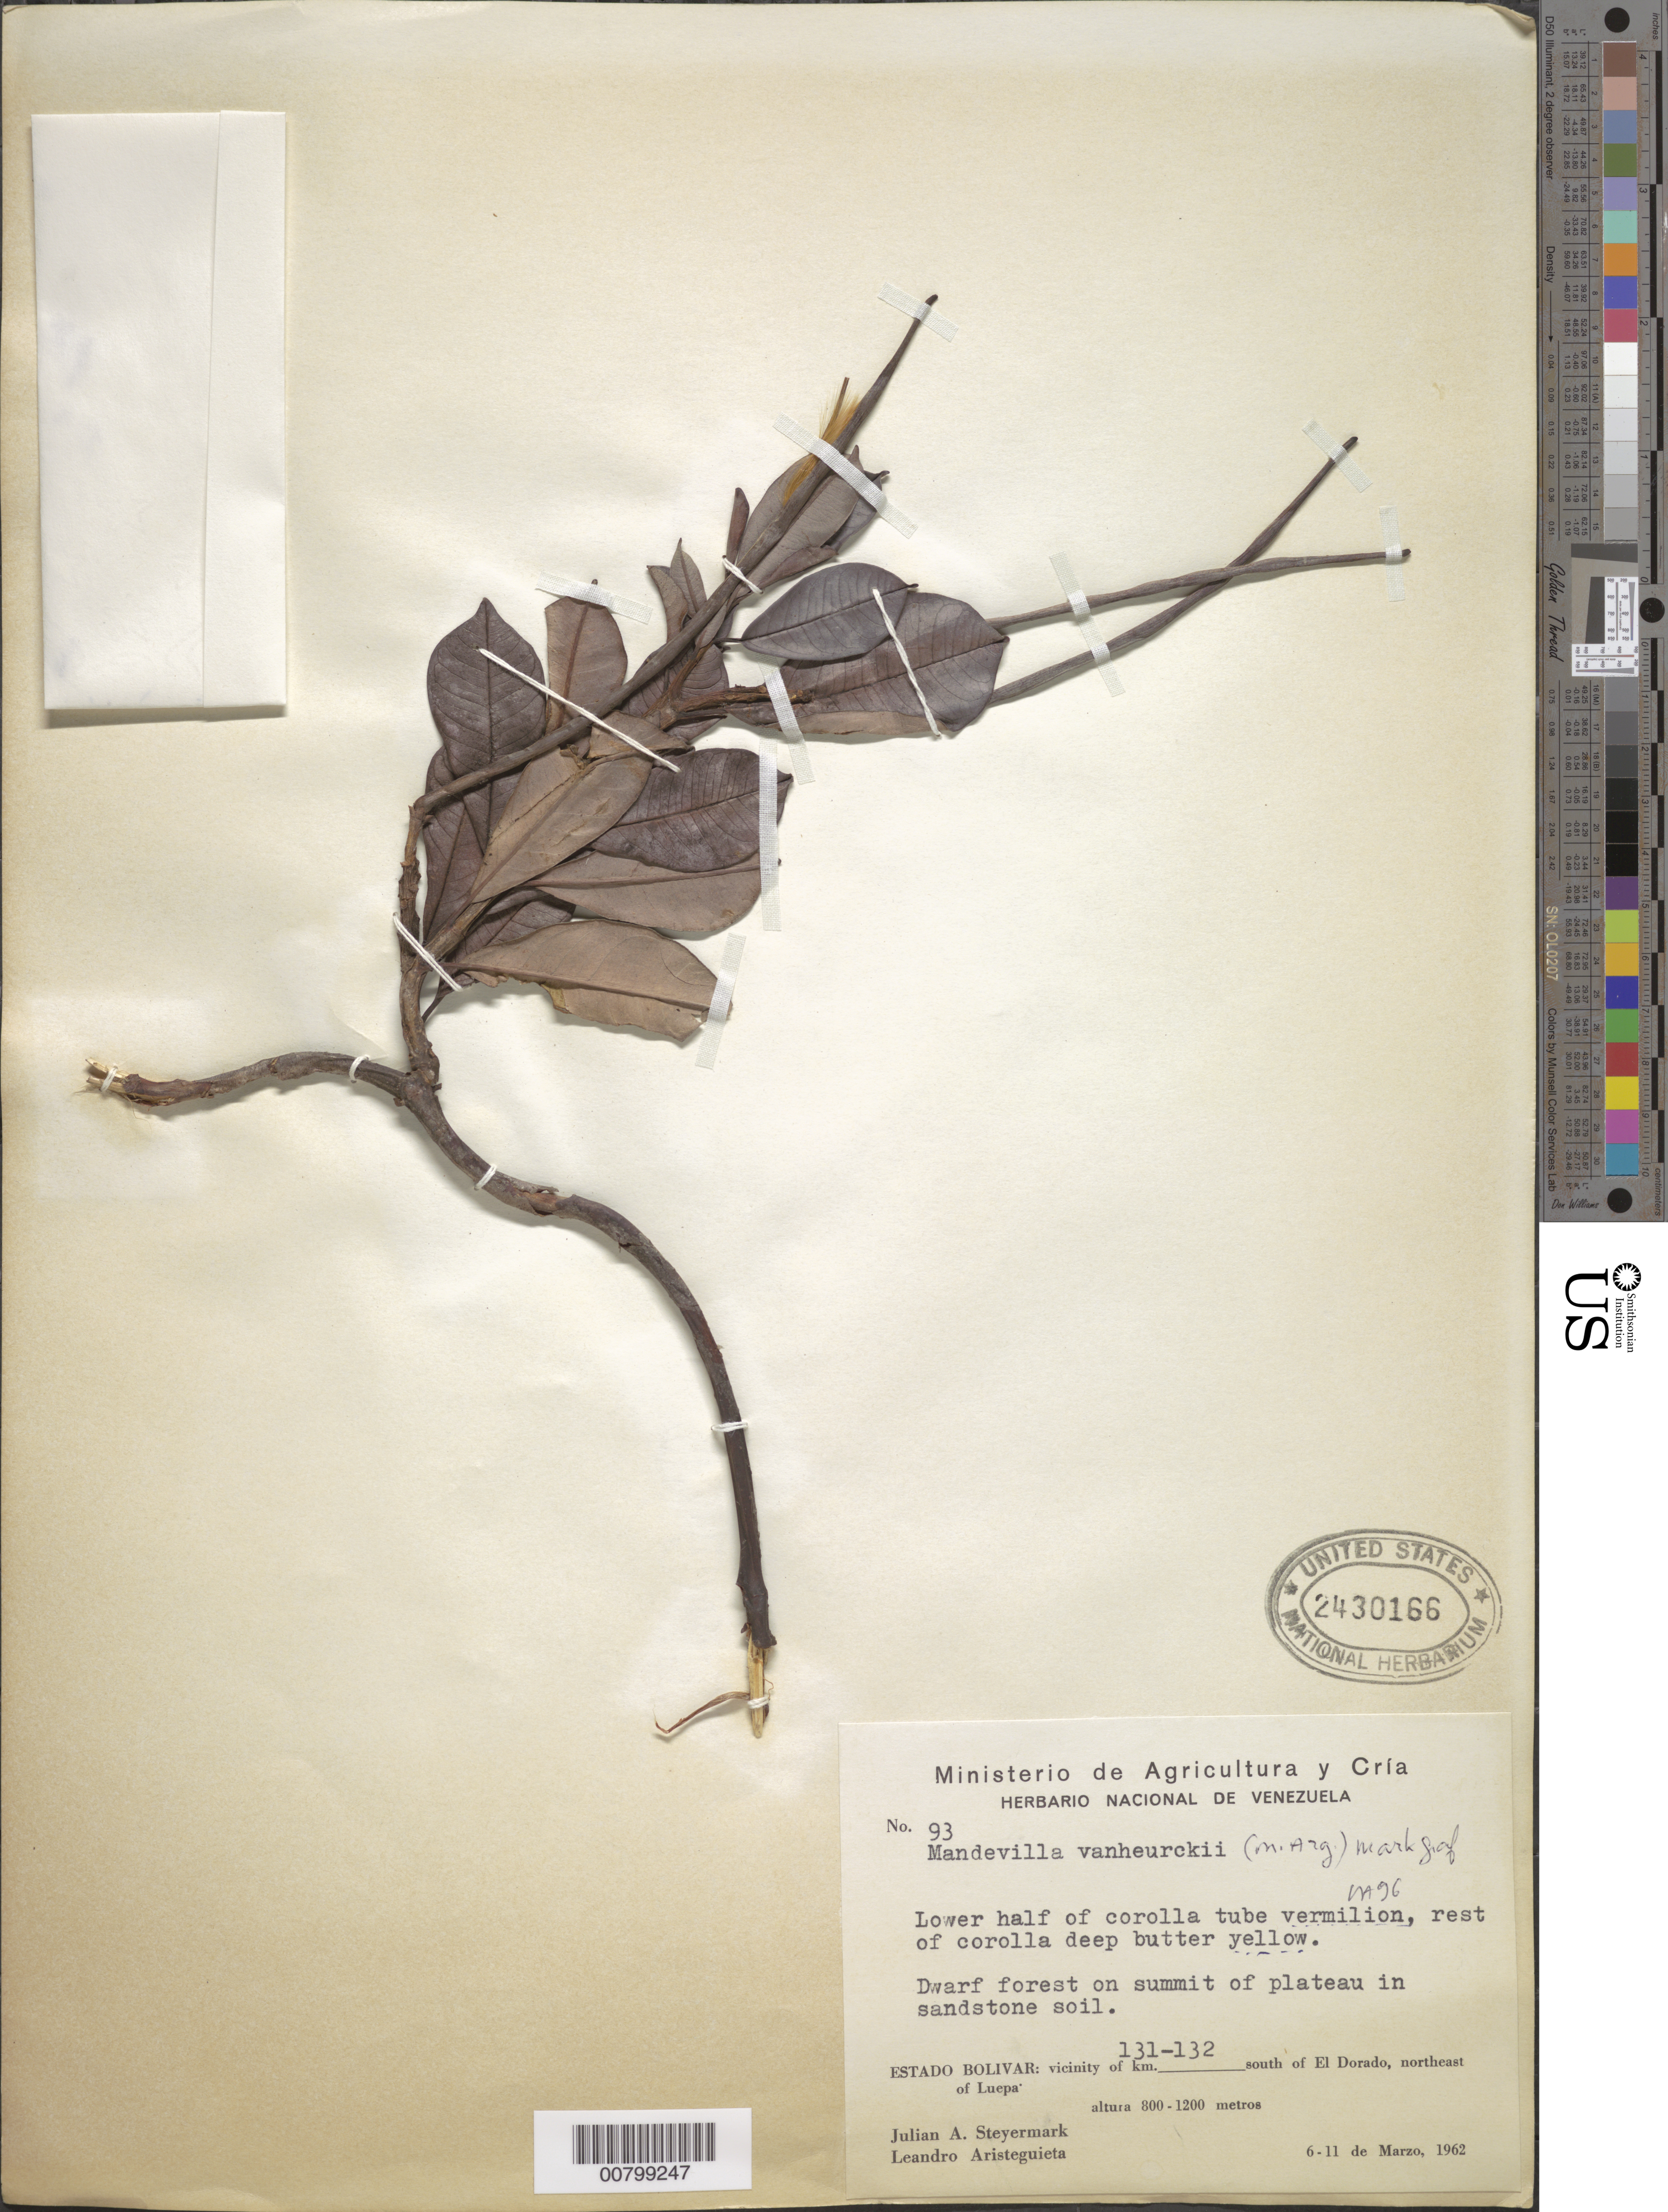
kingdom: Plantae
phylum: Tracheophyta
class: Magnoliopsida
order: Gentianales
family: Apocynaceae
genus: Mandevilla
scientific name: Mandevilla vanheurckii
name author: (Müll. Arg.) Markgr.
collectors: J. Steyermark & L. Aristeguieta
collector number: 62 93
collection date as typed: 6-Mar-62 to 11-Mar-62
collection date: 1962-03-06/1962-03-11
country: Venezuela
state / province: Bolívar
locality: El Dorado, 131-132 km S of; NE of Luepa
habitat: Dwarf forest on summit of plateau in sandstone soil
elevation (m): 800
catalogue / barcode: US 2430166